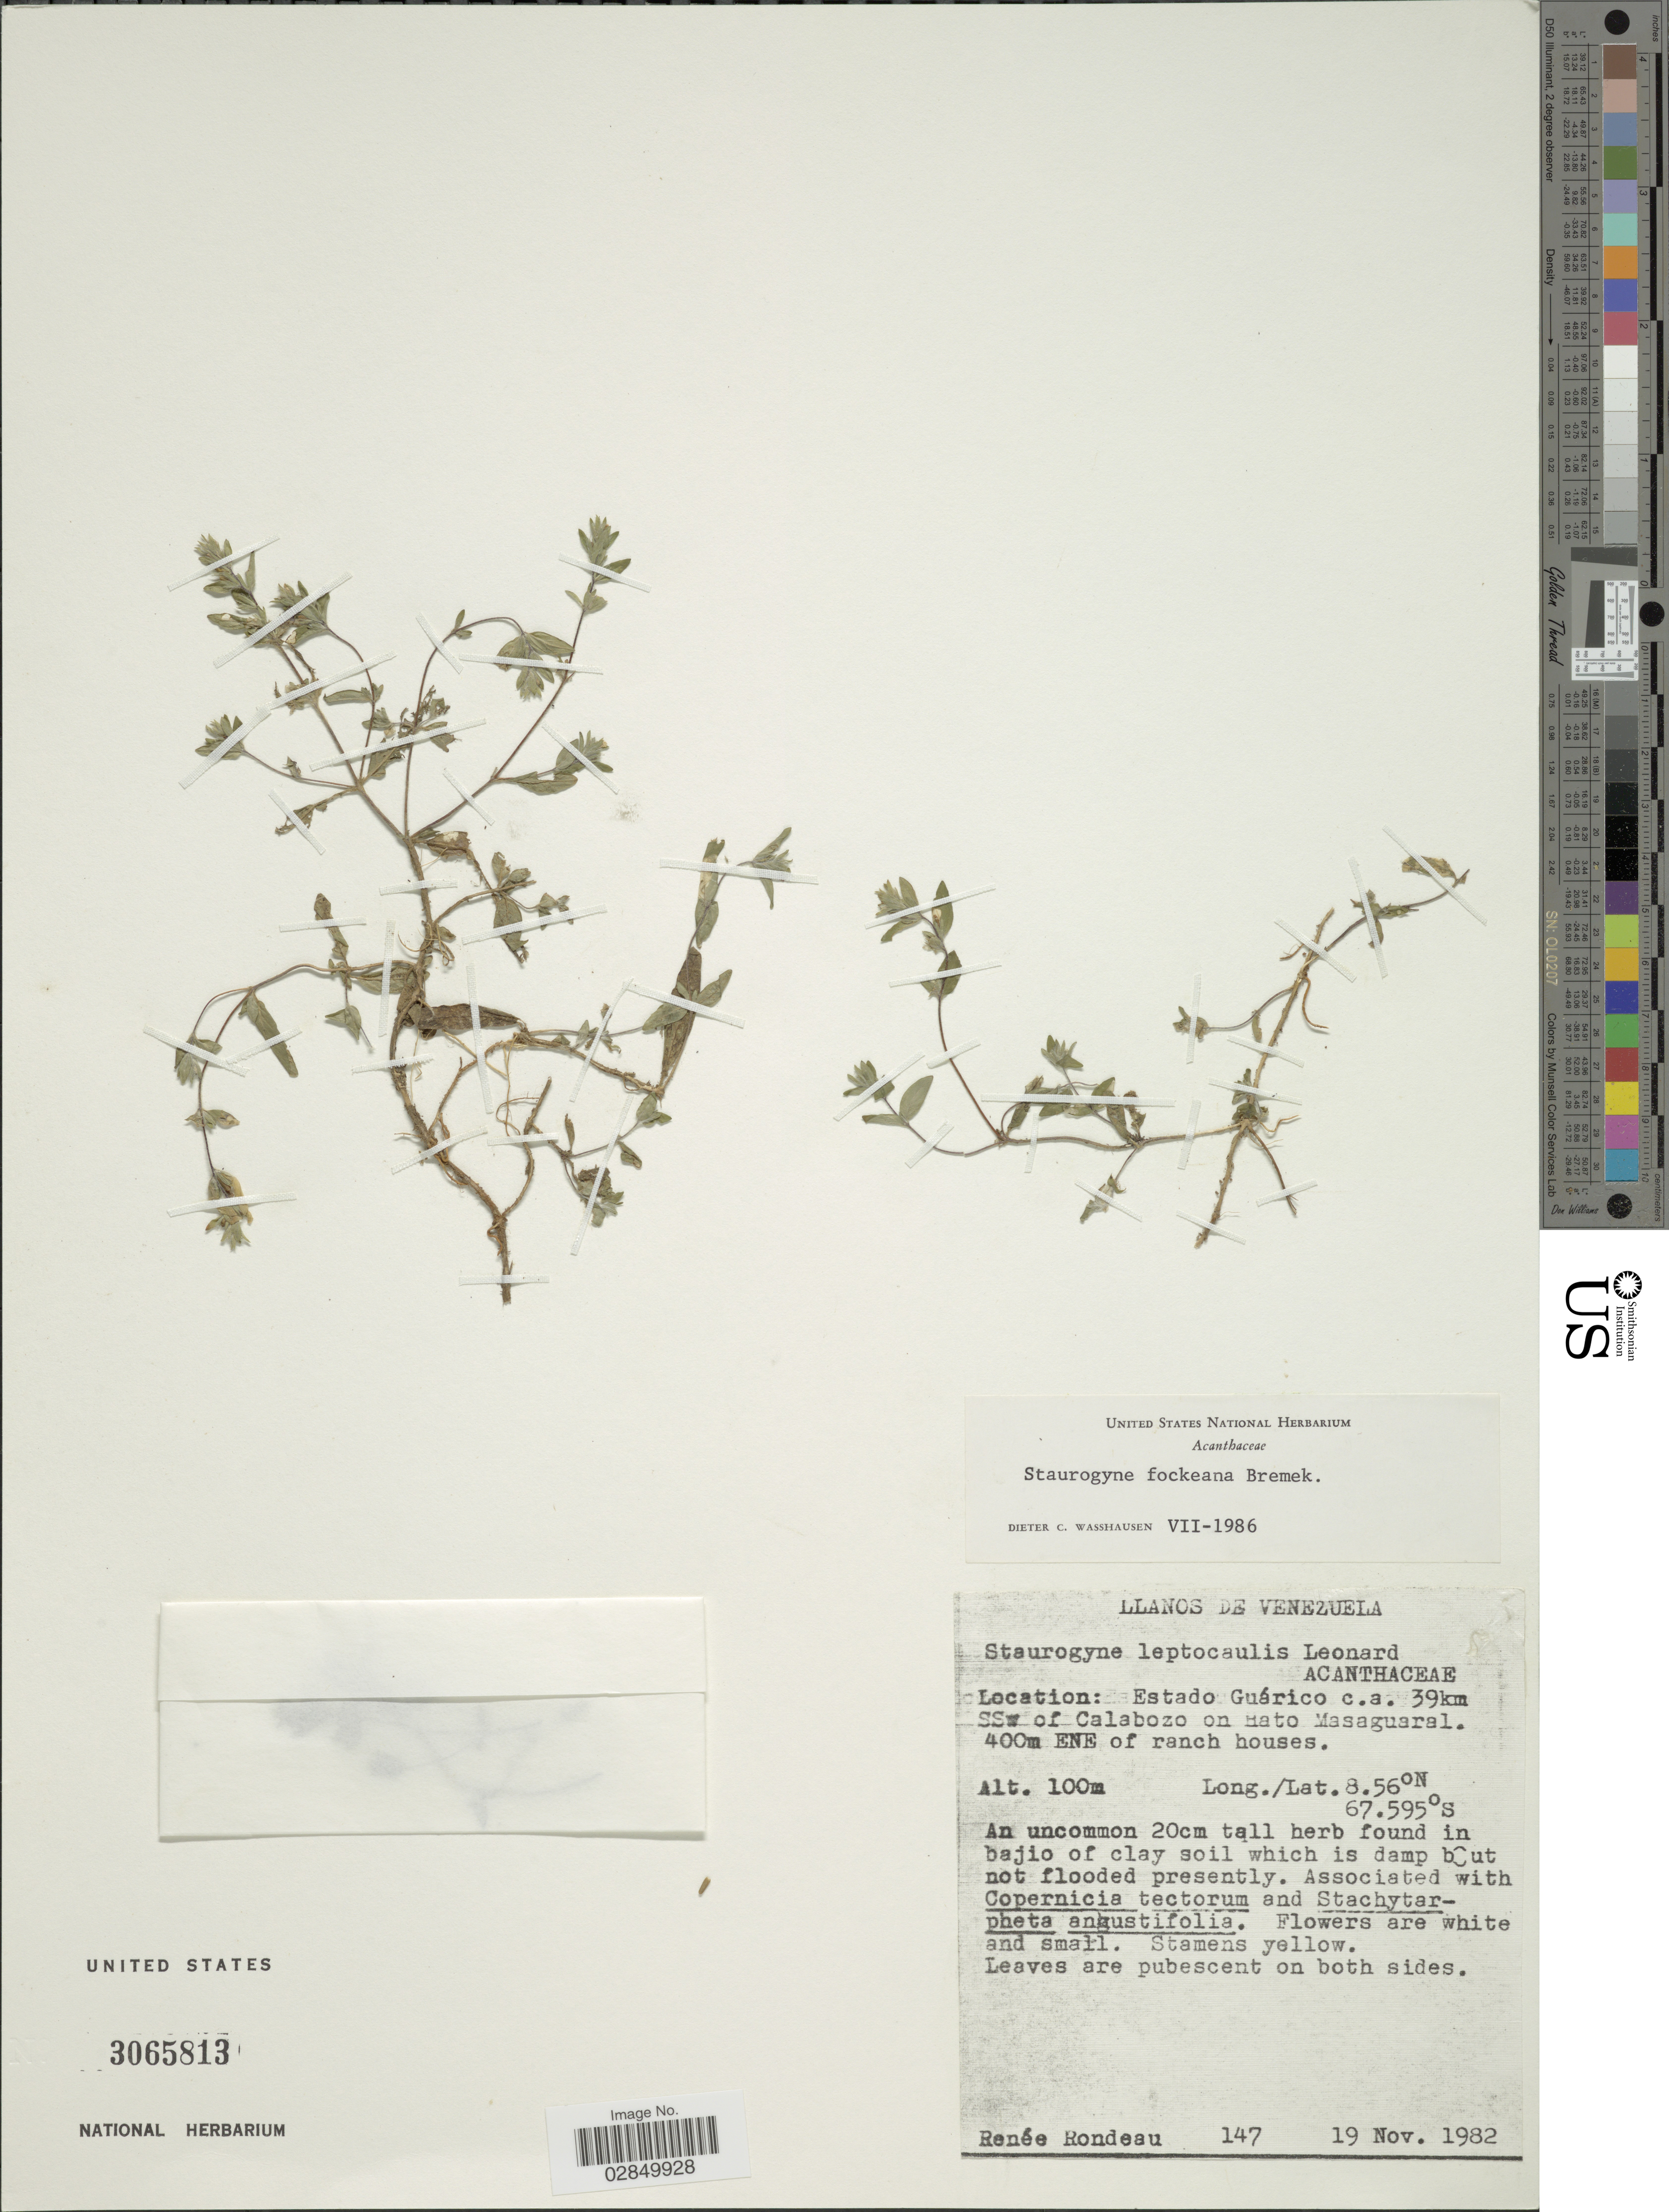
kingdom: Plantae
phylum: Tracheophyta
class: Magnoliopsida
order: Lamiales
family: Acanthaceae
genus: Staurogyne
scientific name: Staurogyne fockeana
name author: Bremek.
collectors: R. Rondeau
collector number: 147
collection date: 1982-11-19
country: Venezuela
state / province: Guárico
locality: Llanos de Venezuela. C.a. 39km SSW of Calabozo on Rato Masaguaral. 400m ENE of ranch houses.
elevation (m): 100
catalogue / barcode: US 3065813